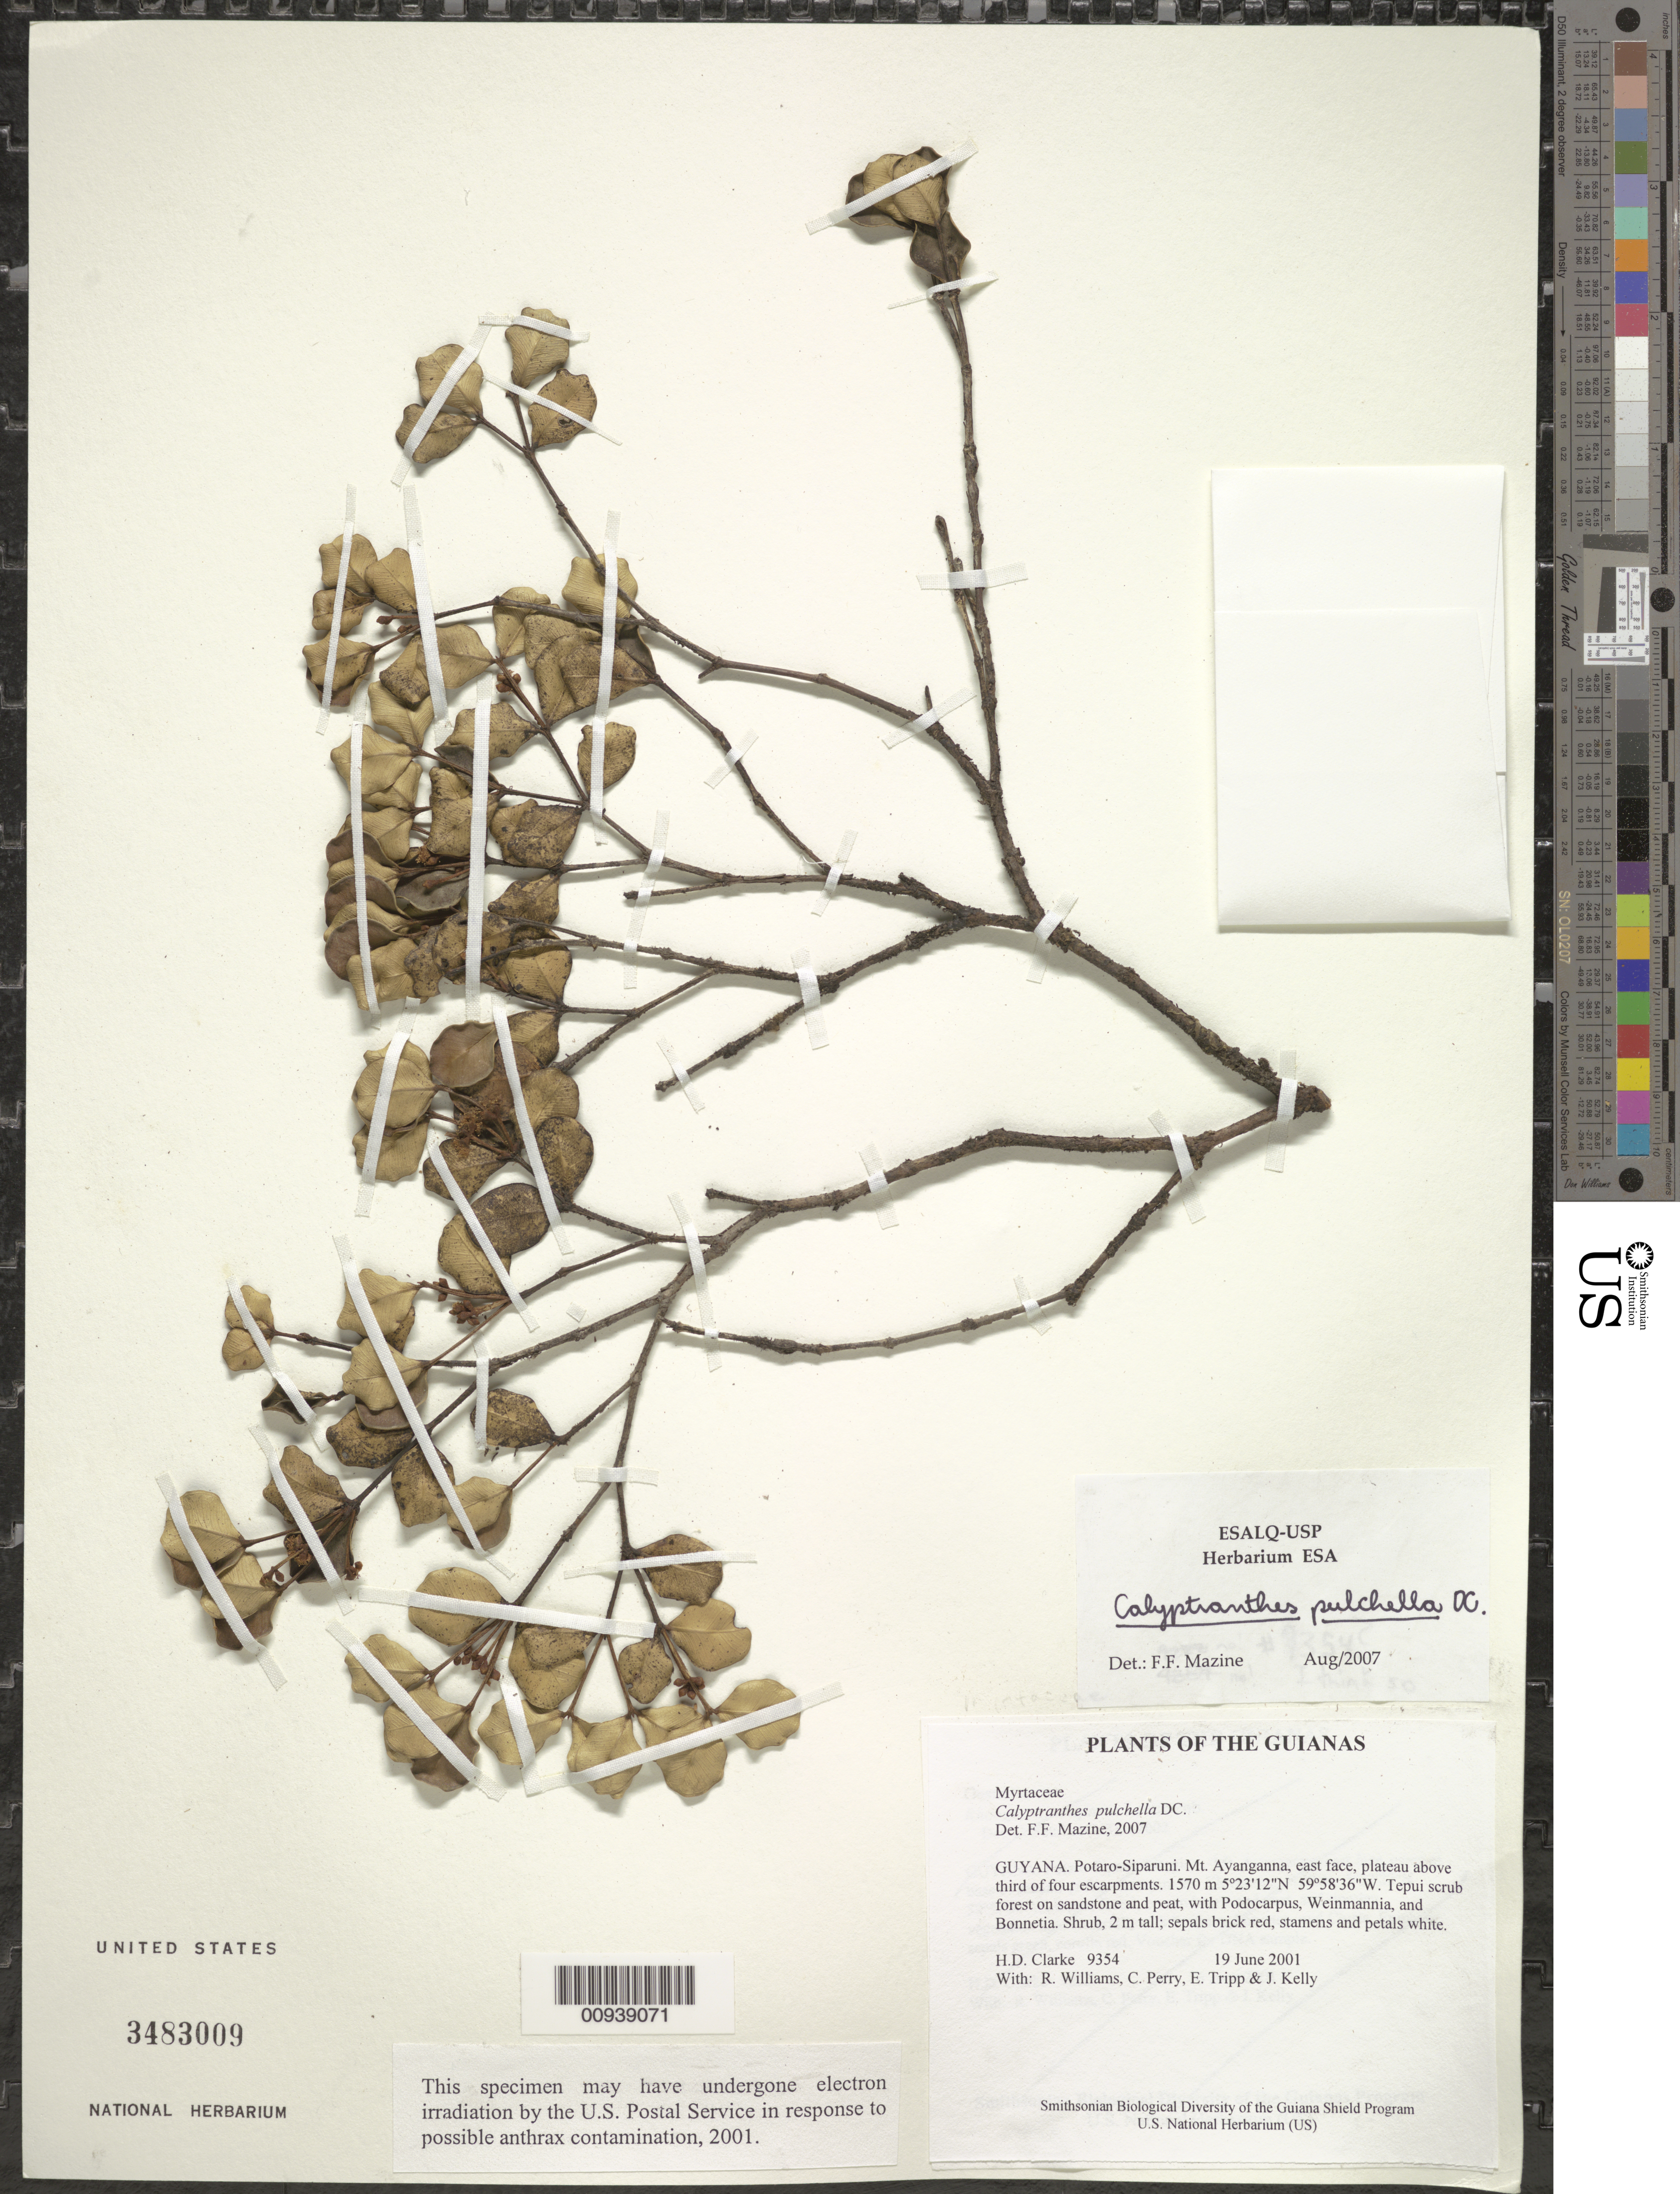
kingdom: Plantae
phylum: Tracheophyta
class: Magnoliopsida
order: Myrtales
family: Myrtaceae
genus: Myrcia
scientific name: Myrcia pulchella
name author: (DC.) A.R. Lourenço & E. Lucas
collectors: H. D. Clarke, R. Williams, C. Perry, E. Tripp & J. Kelly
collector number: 9354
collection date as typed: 19 June 2001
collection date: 2001-06-19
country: Guyana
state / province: Potaro-Siparuni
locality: Mt. Ayanganna, east face, plateau above third of four escarpments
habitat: Tepui scrub forest on sandstone and peat, with Podocarpus, Weinmannia, and Bonnetia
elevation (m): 1570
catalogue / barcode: US 3483009